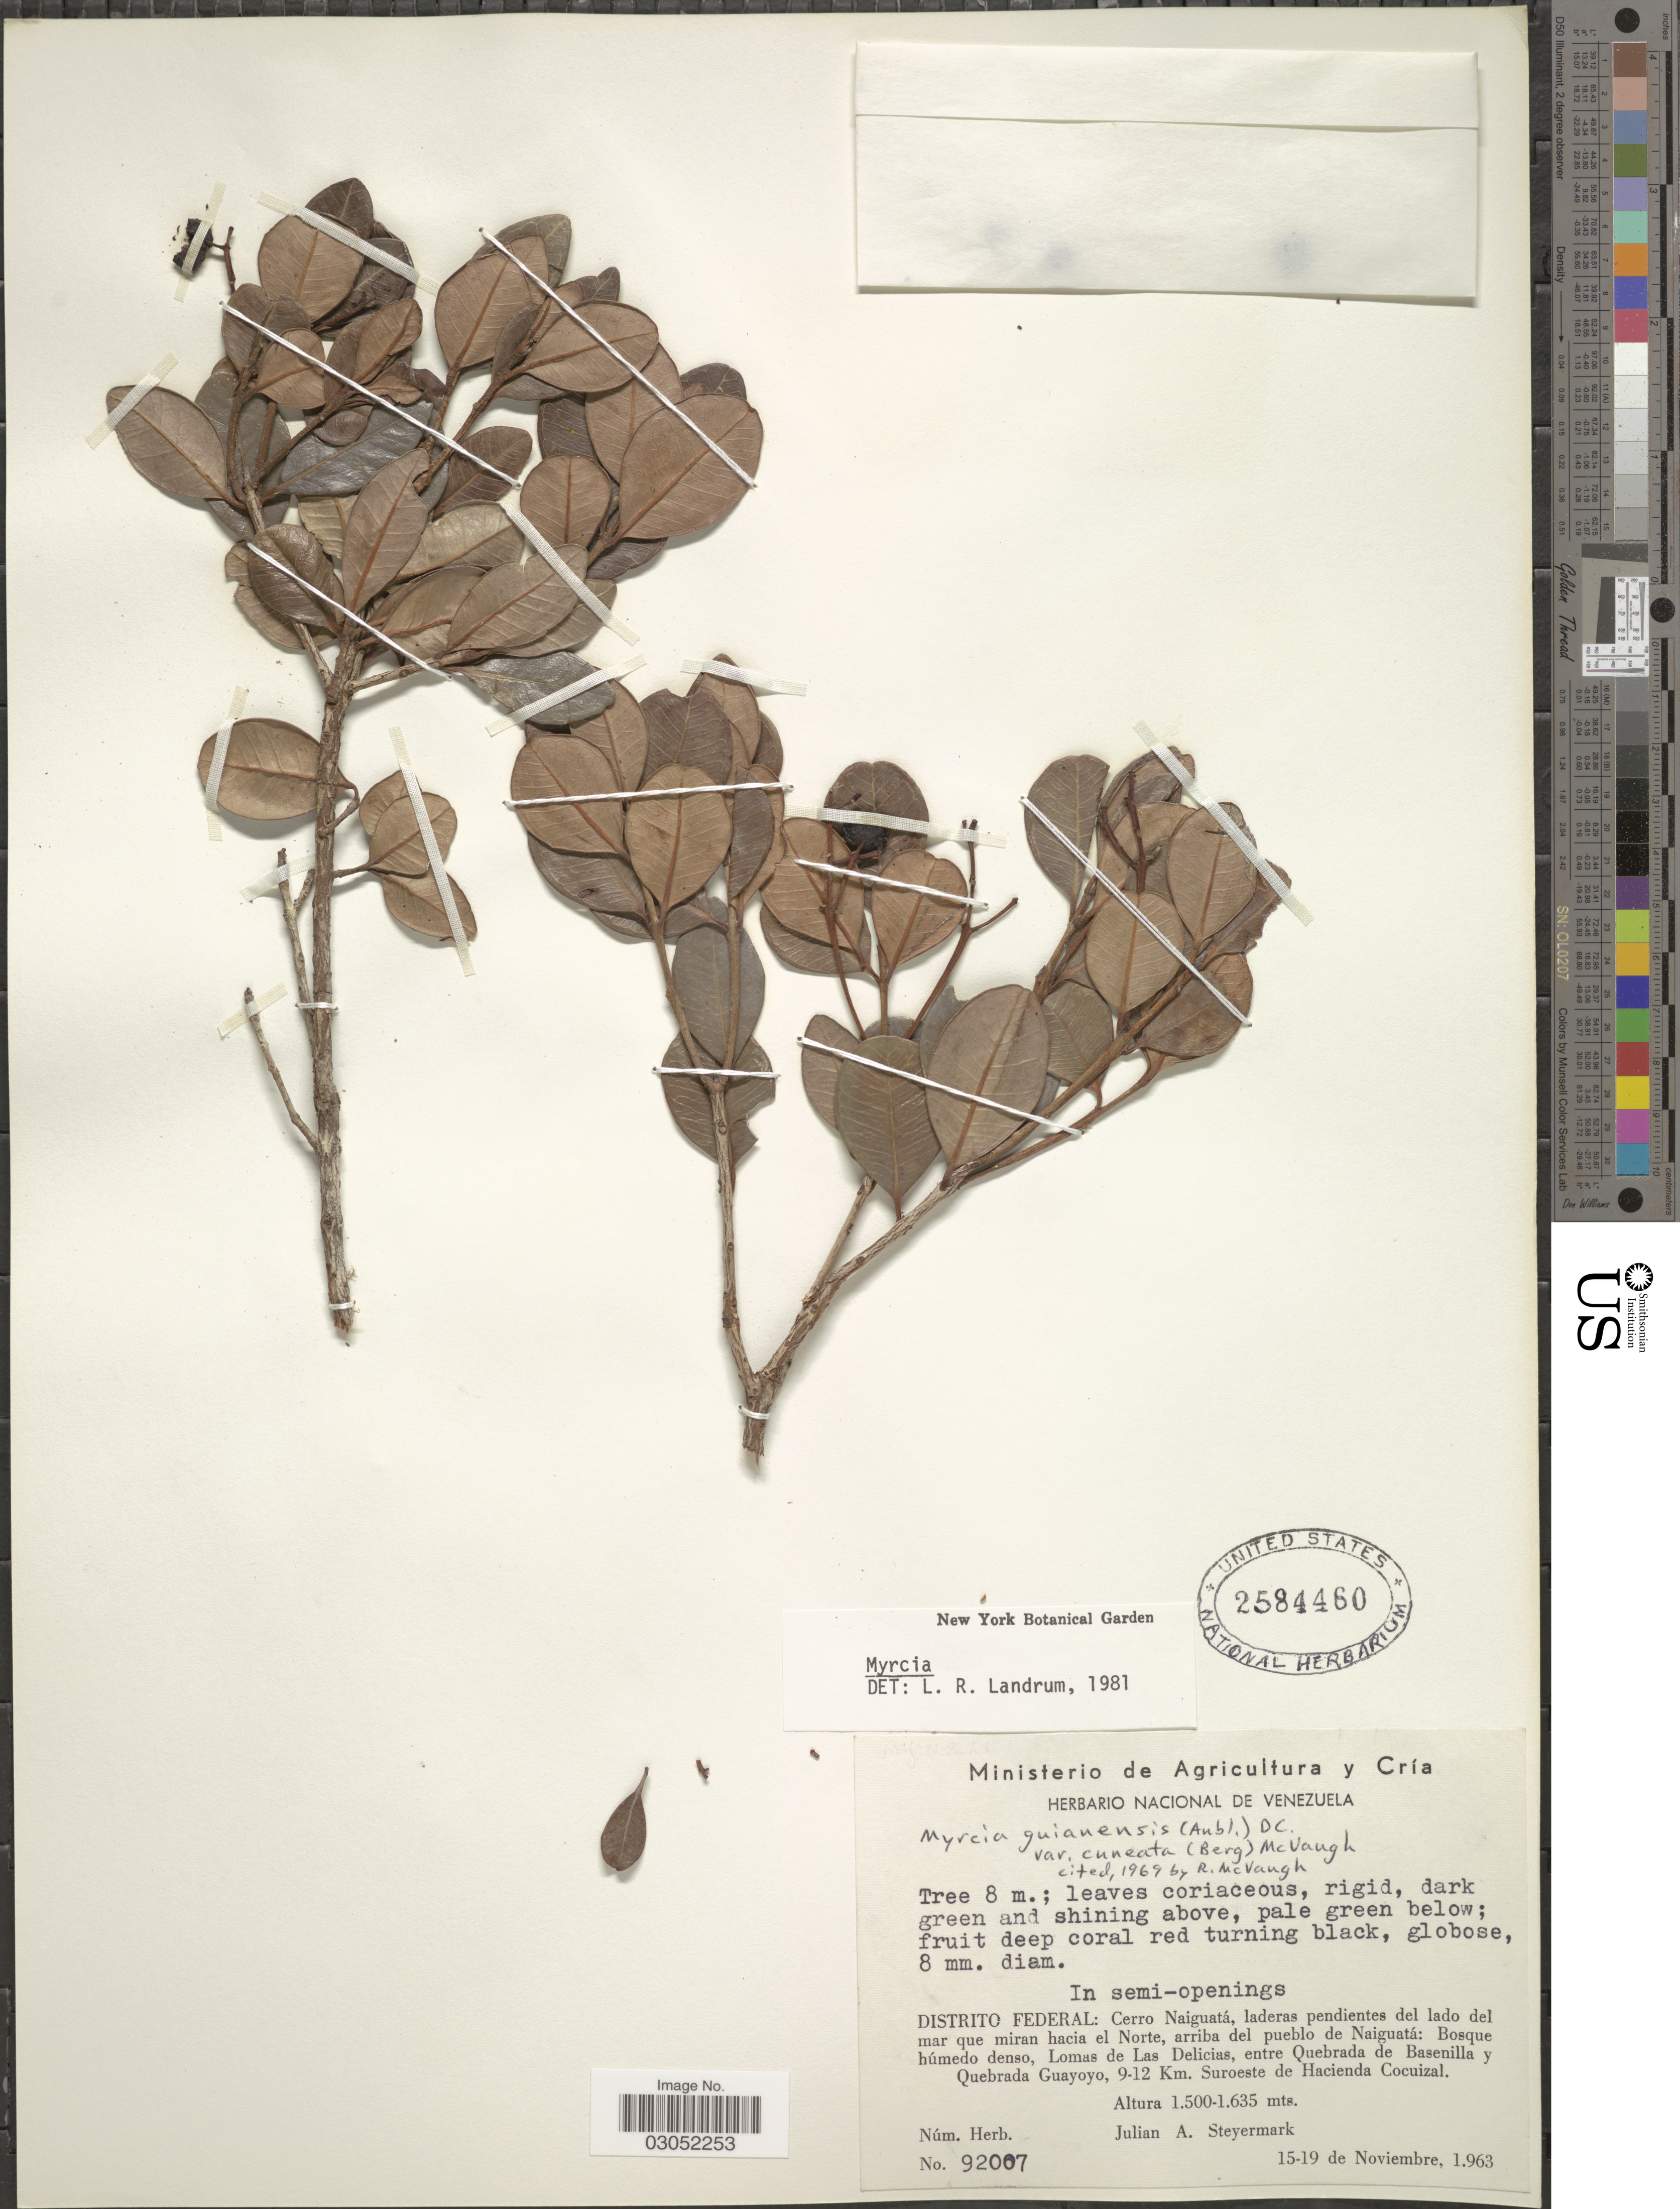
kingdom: Plantae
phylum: Tracheophyta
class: Magnoliopsida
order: Myrtales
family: Myrtaceae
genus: Myrcia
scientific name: Myrcia guianensis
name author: (Aubl.) DC.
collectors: J. Steyermark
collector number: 92007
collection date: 1963-11-15/1963-11-19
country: Venezuela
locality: Distrito Federal: Cerro Naiguatá, laderas pendientes del lado del mar que miran hacia el Norte, arriba del pueblo de Naiguatá. Lomas de Las Delicias, entre Quebrada de Basenilla y Quebrada Guayoyo, 9-12 Km. Suroeste de Hacienda Cocuizal.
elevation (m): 1500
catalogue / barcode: US 2584460